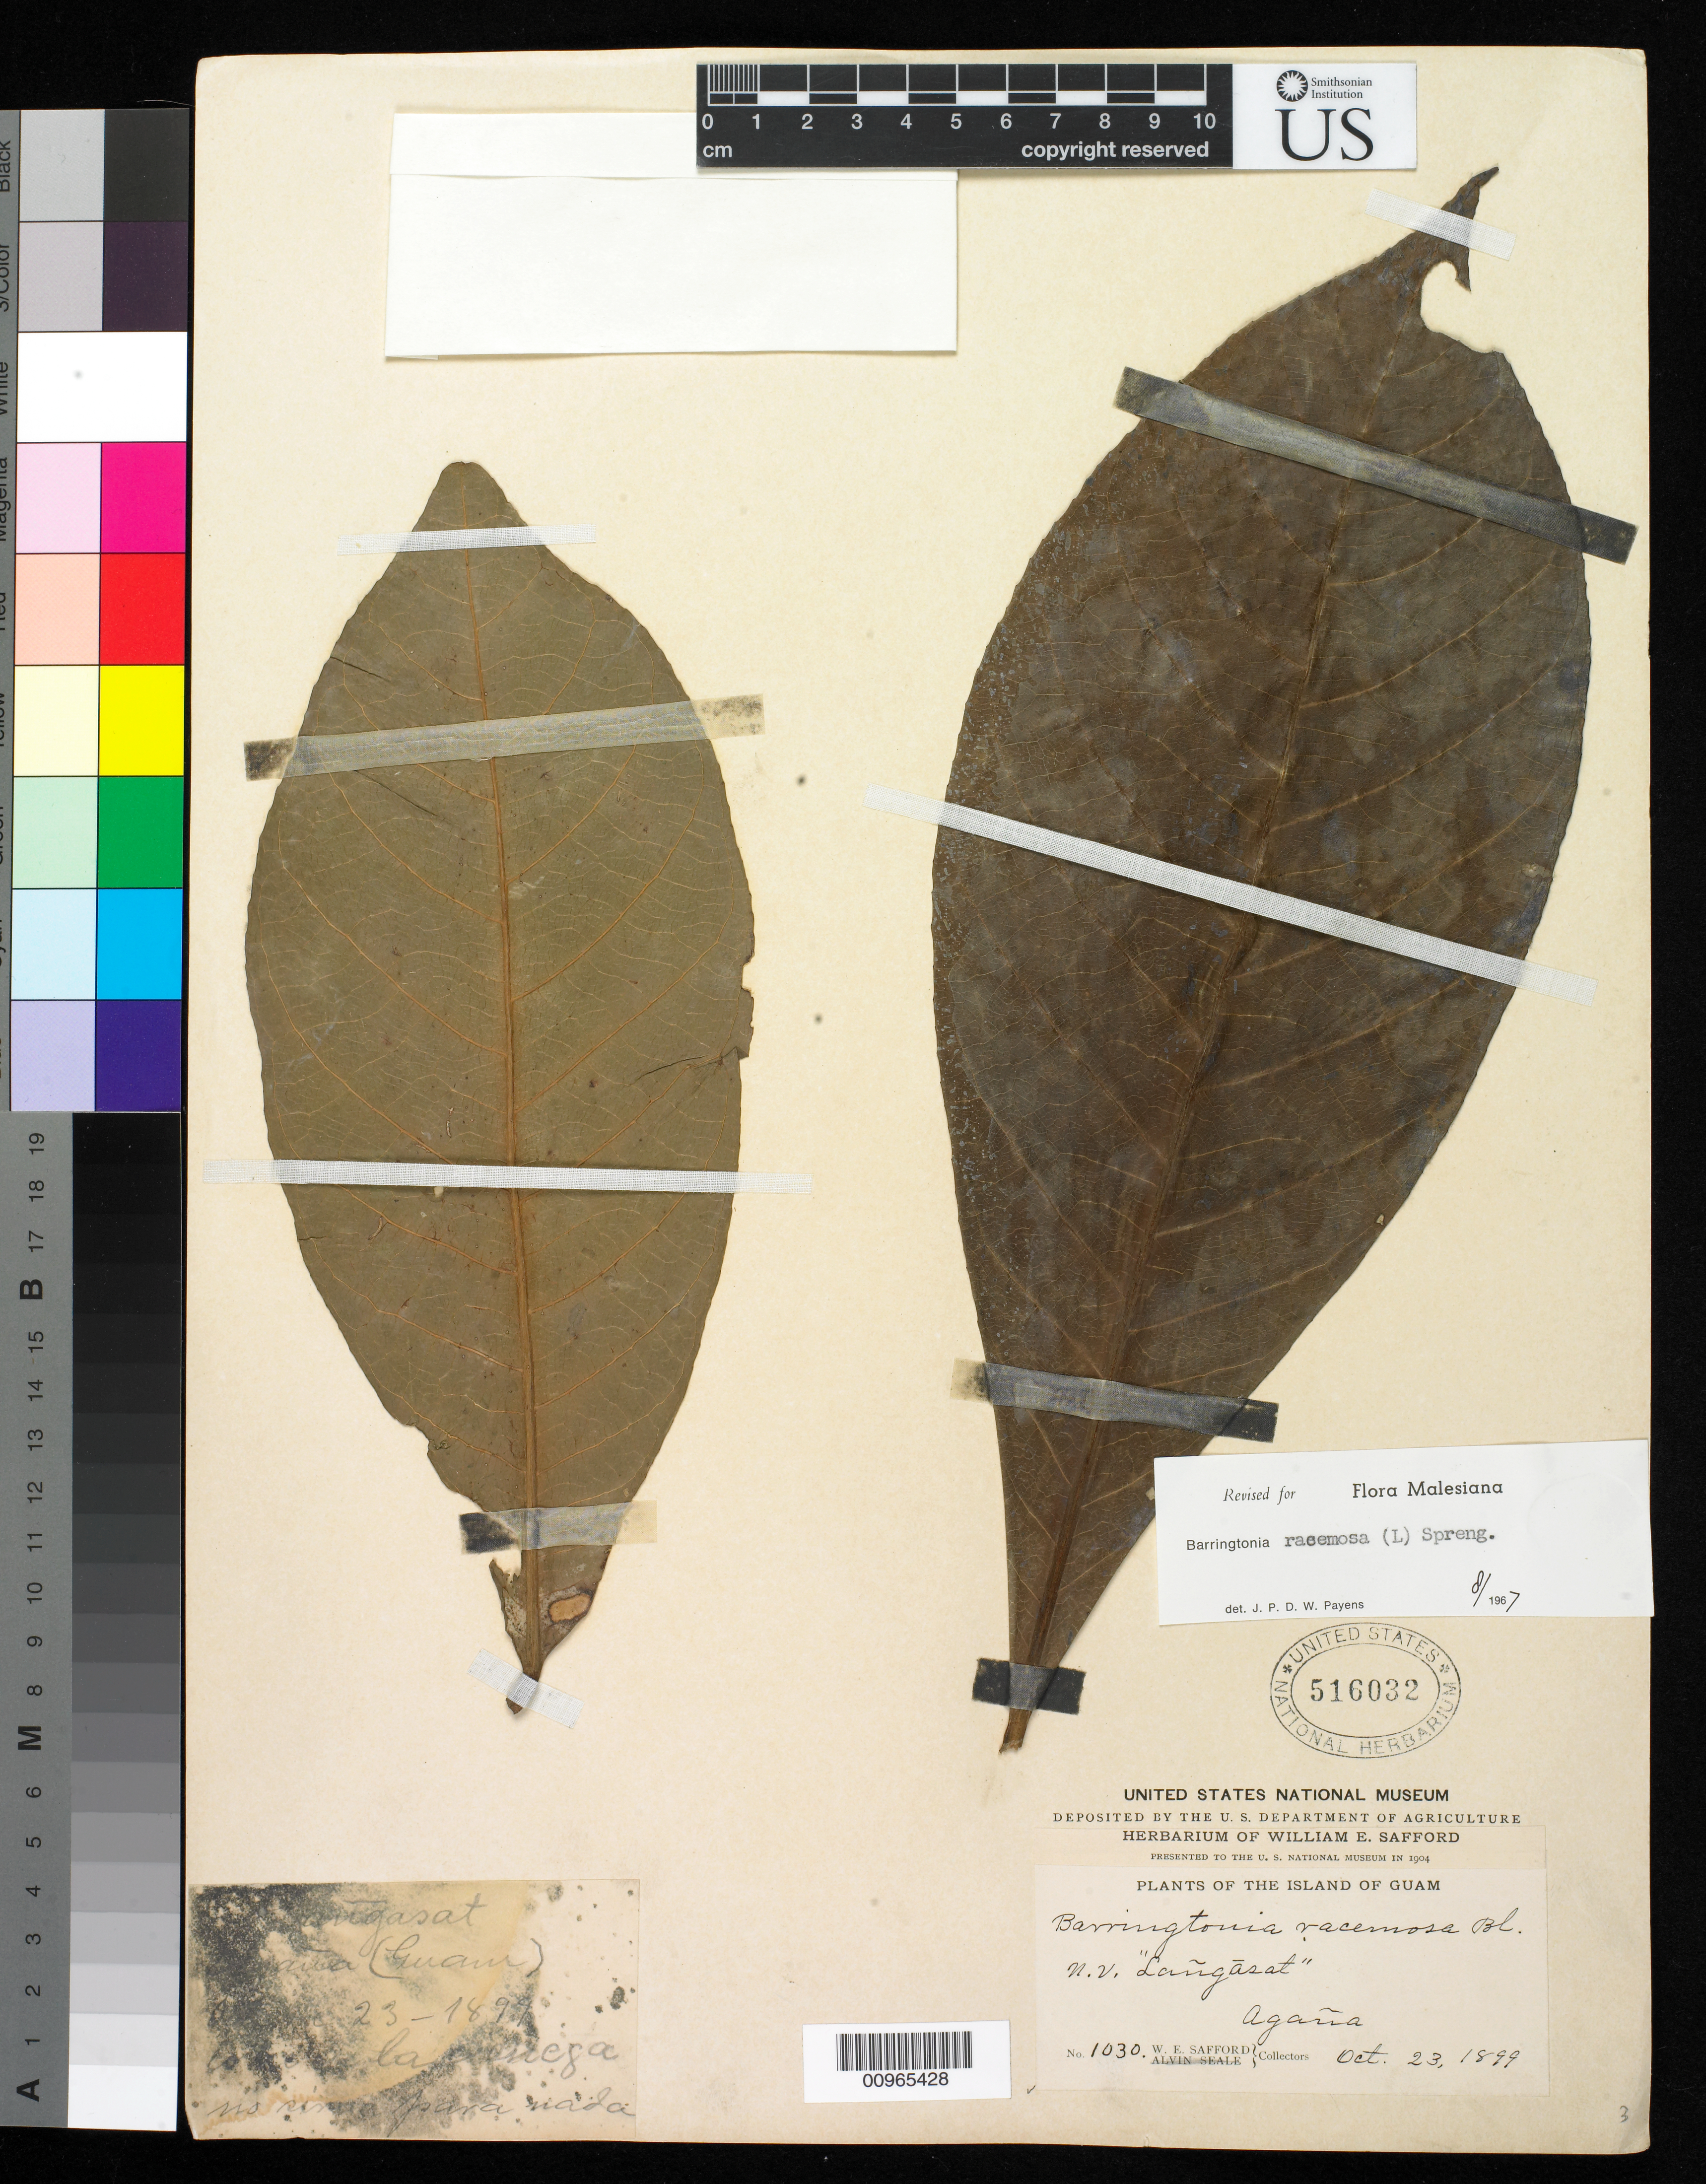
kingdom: Plantae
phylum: Tracheophyta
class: Magnoliopsida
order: Ericales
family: Lecythidaceae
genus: Barringtonia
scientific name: Barringtonia racemosa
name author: (L.) Spreng.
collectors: W. E. Safford & A. Seale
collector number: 1030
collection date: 1899-10-23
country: Guam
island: Guam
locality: Agana (Hagatna)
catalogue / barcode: US 516302